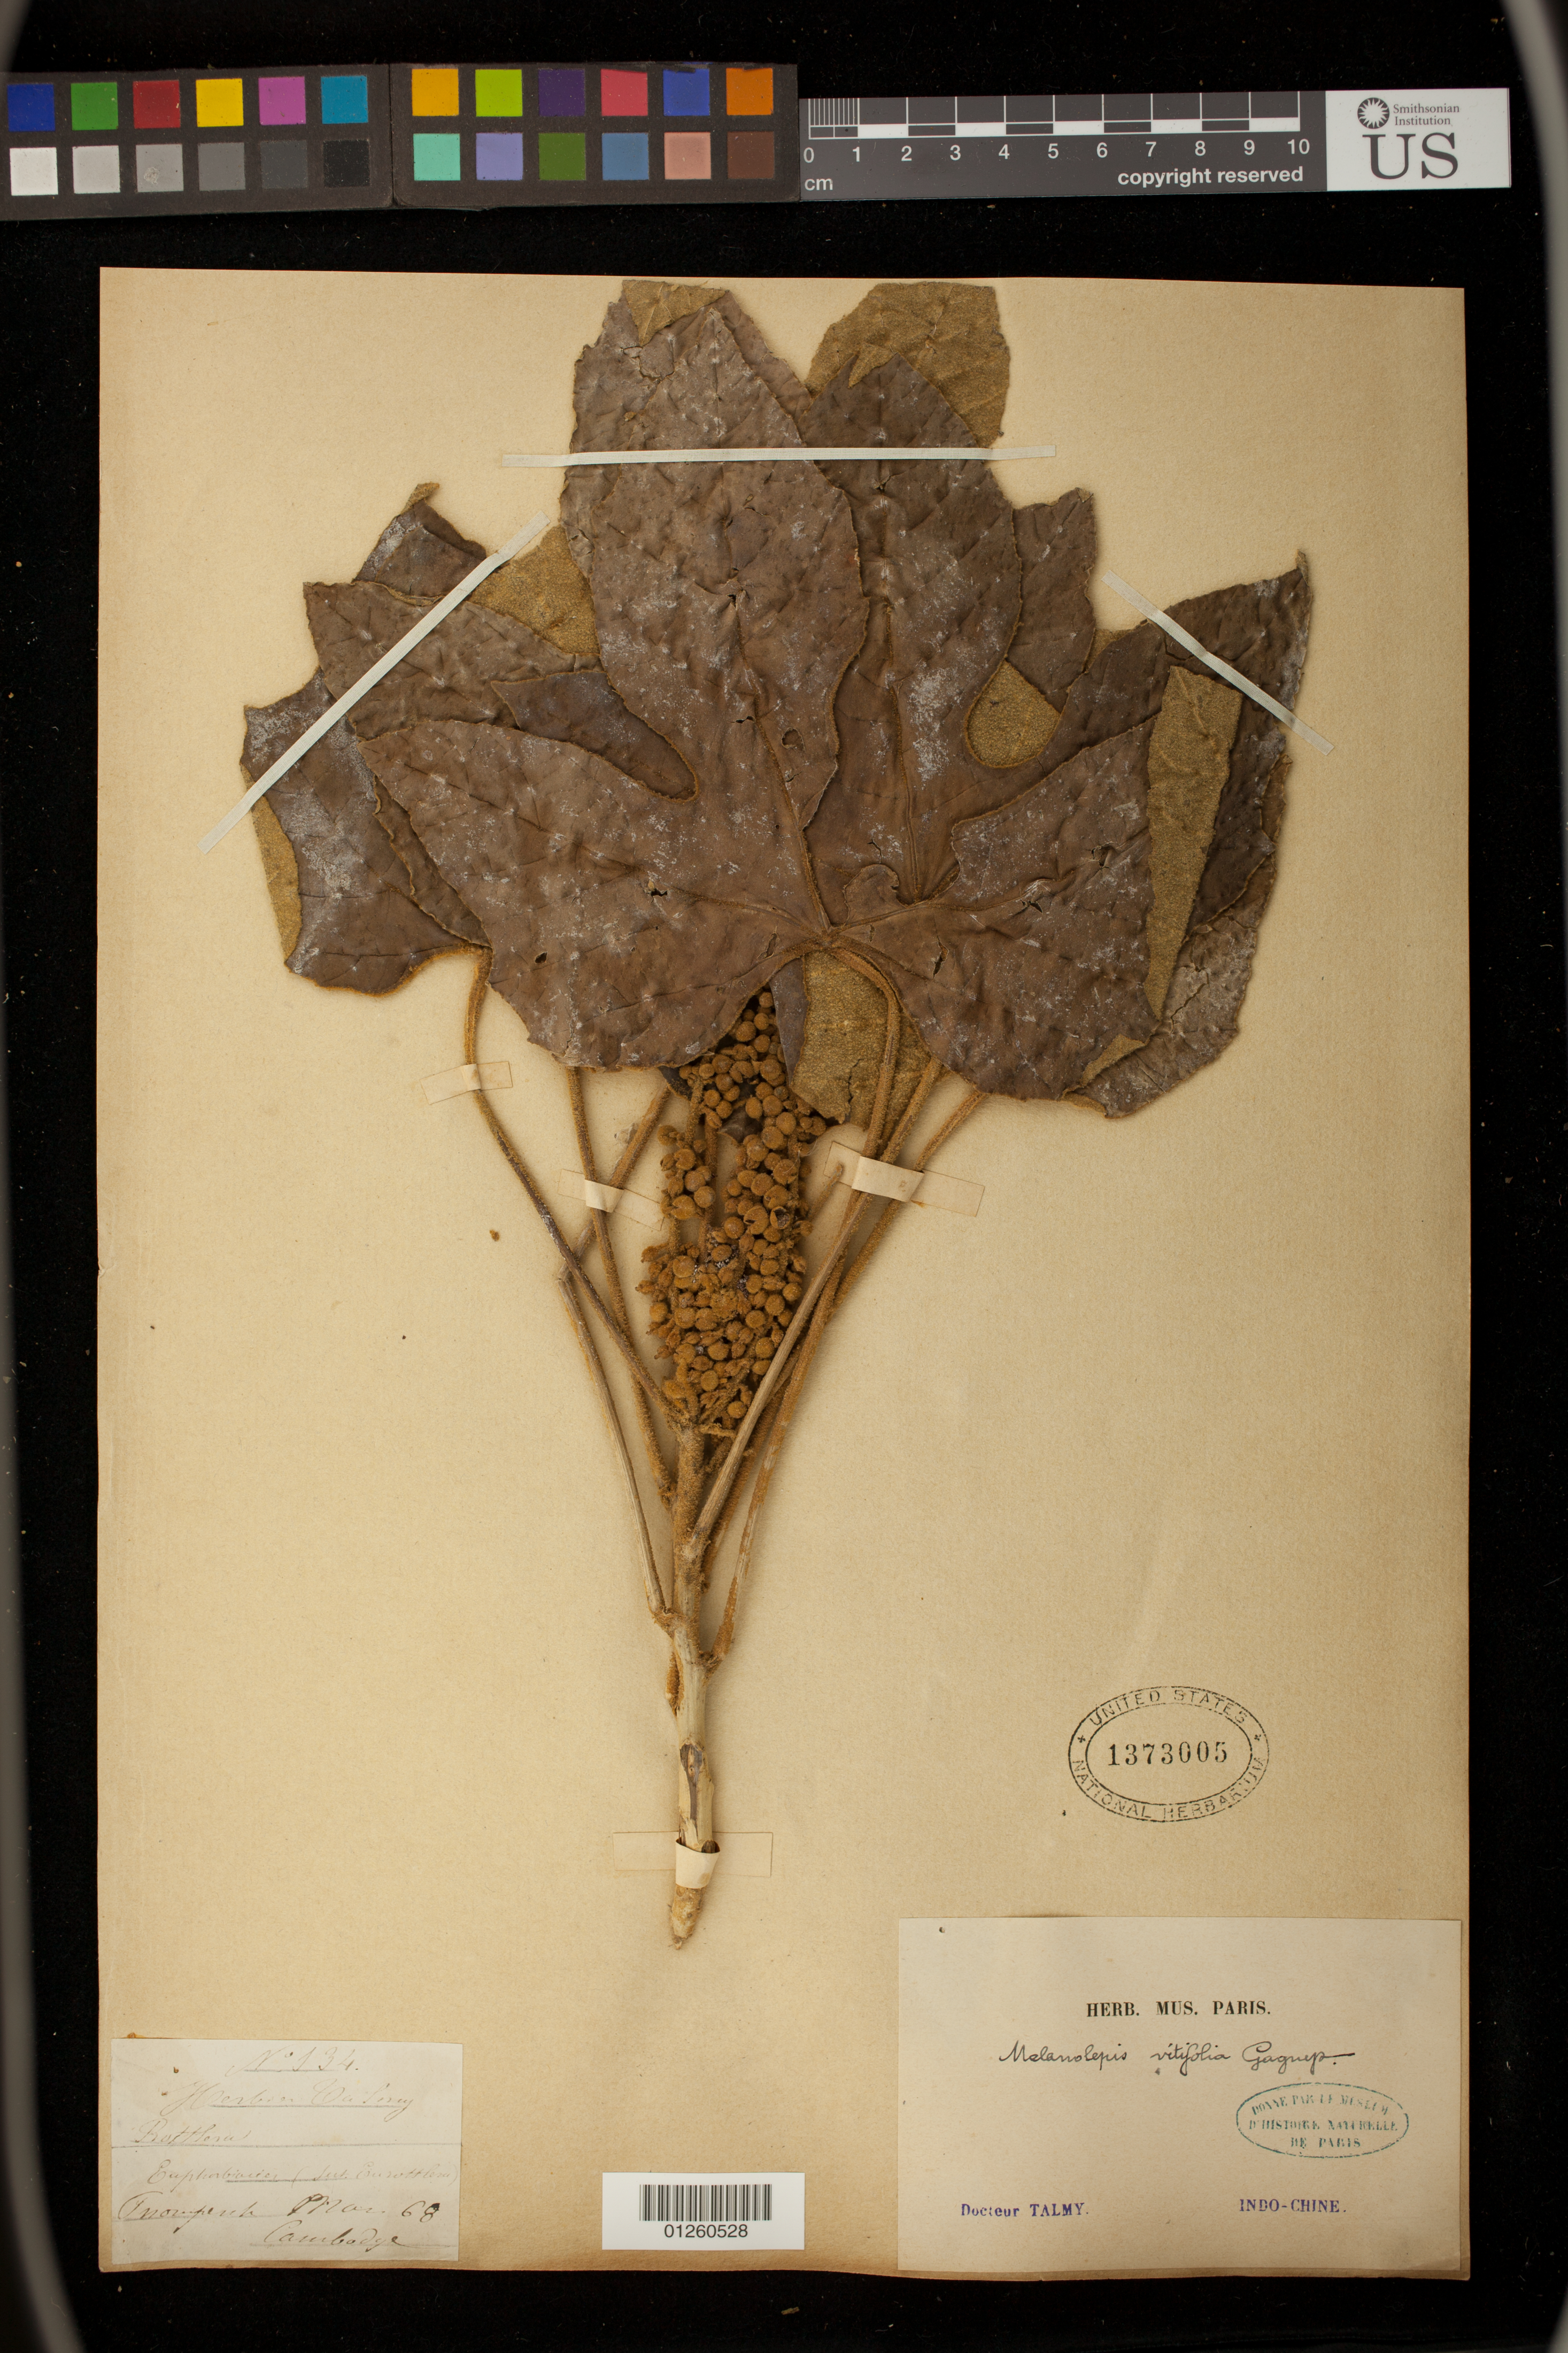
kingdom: Plantae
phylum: Tracheophyta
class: Magnoliopsida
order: Malpighiales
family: Euphorbiaceae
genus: Mallotus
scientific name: Mallotus vitifolius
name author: Kuntze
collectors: -. Talmy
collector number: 134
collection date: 1868-03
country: Cambodia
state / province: Kandal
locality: Phnom Penh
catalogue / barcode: US 1373005